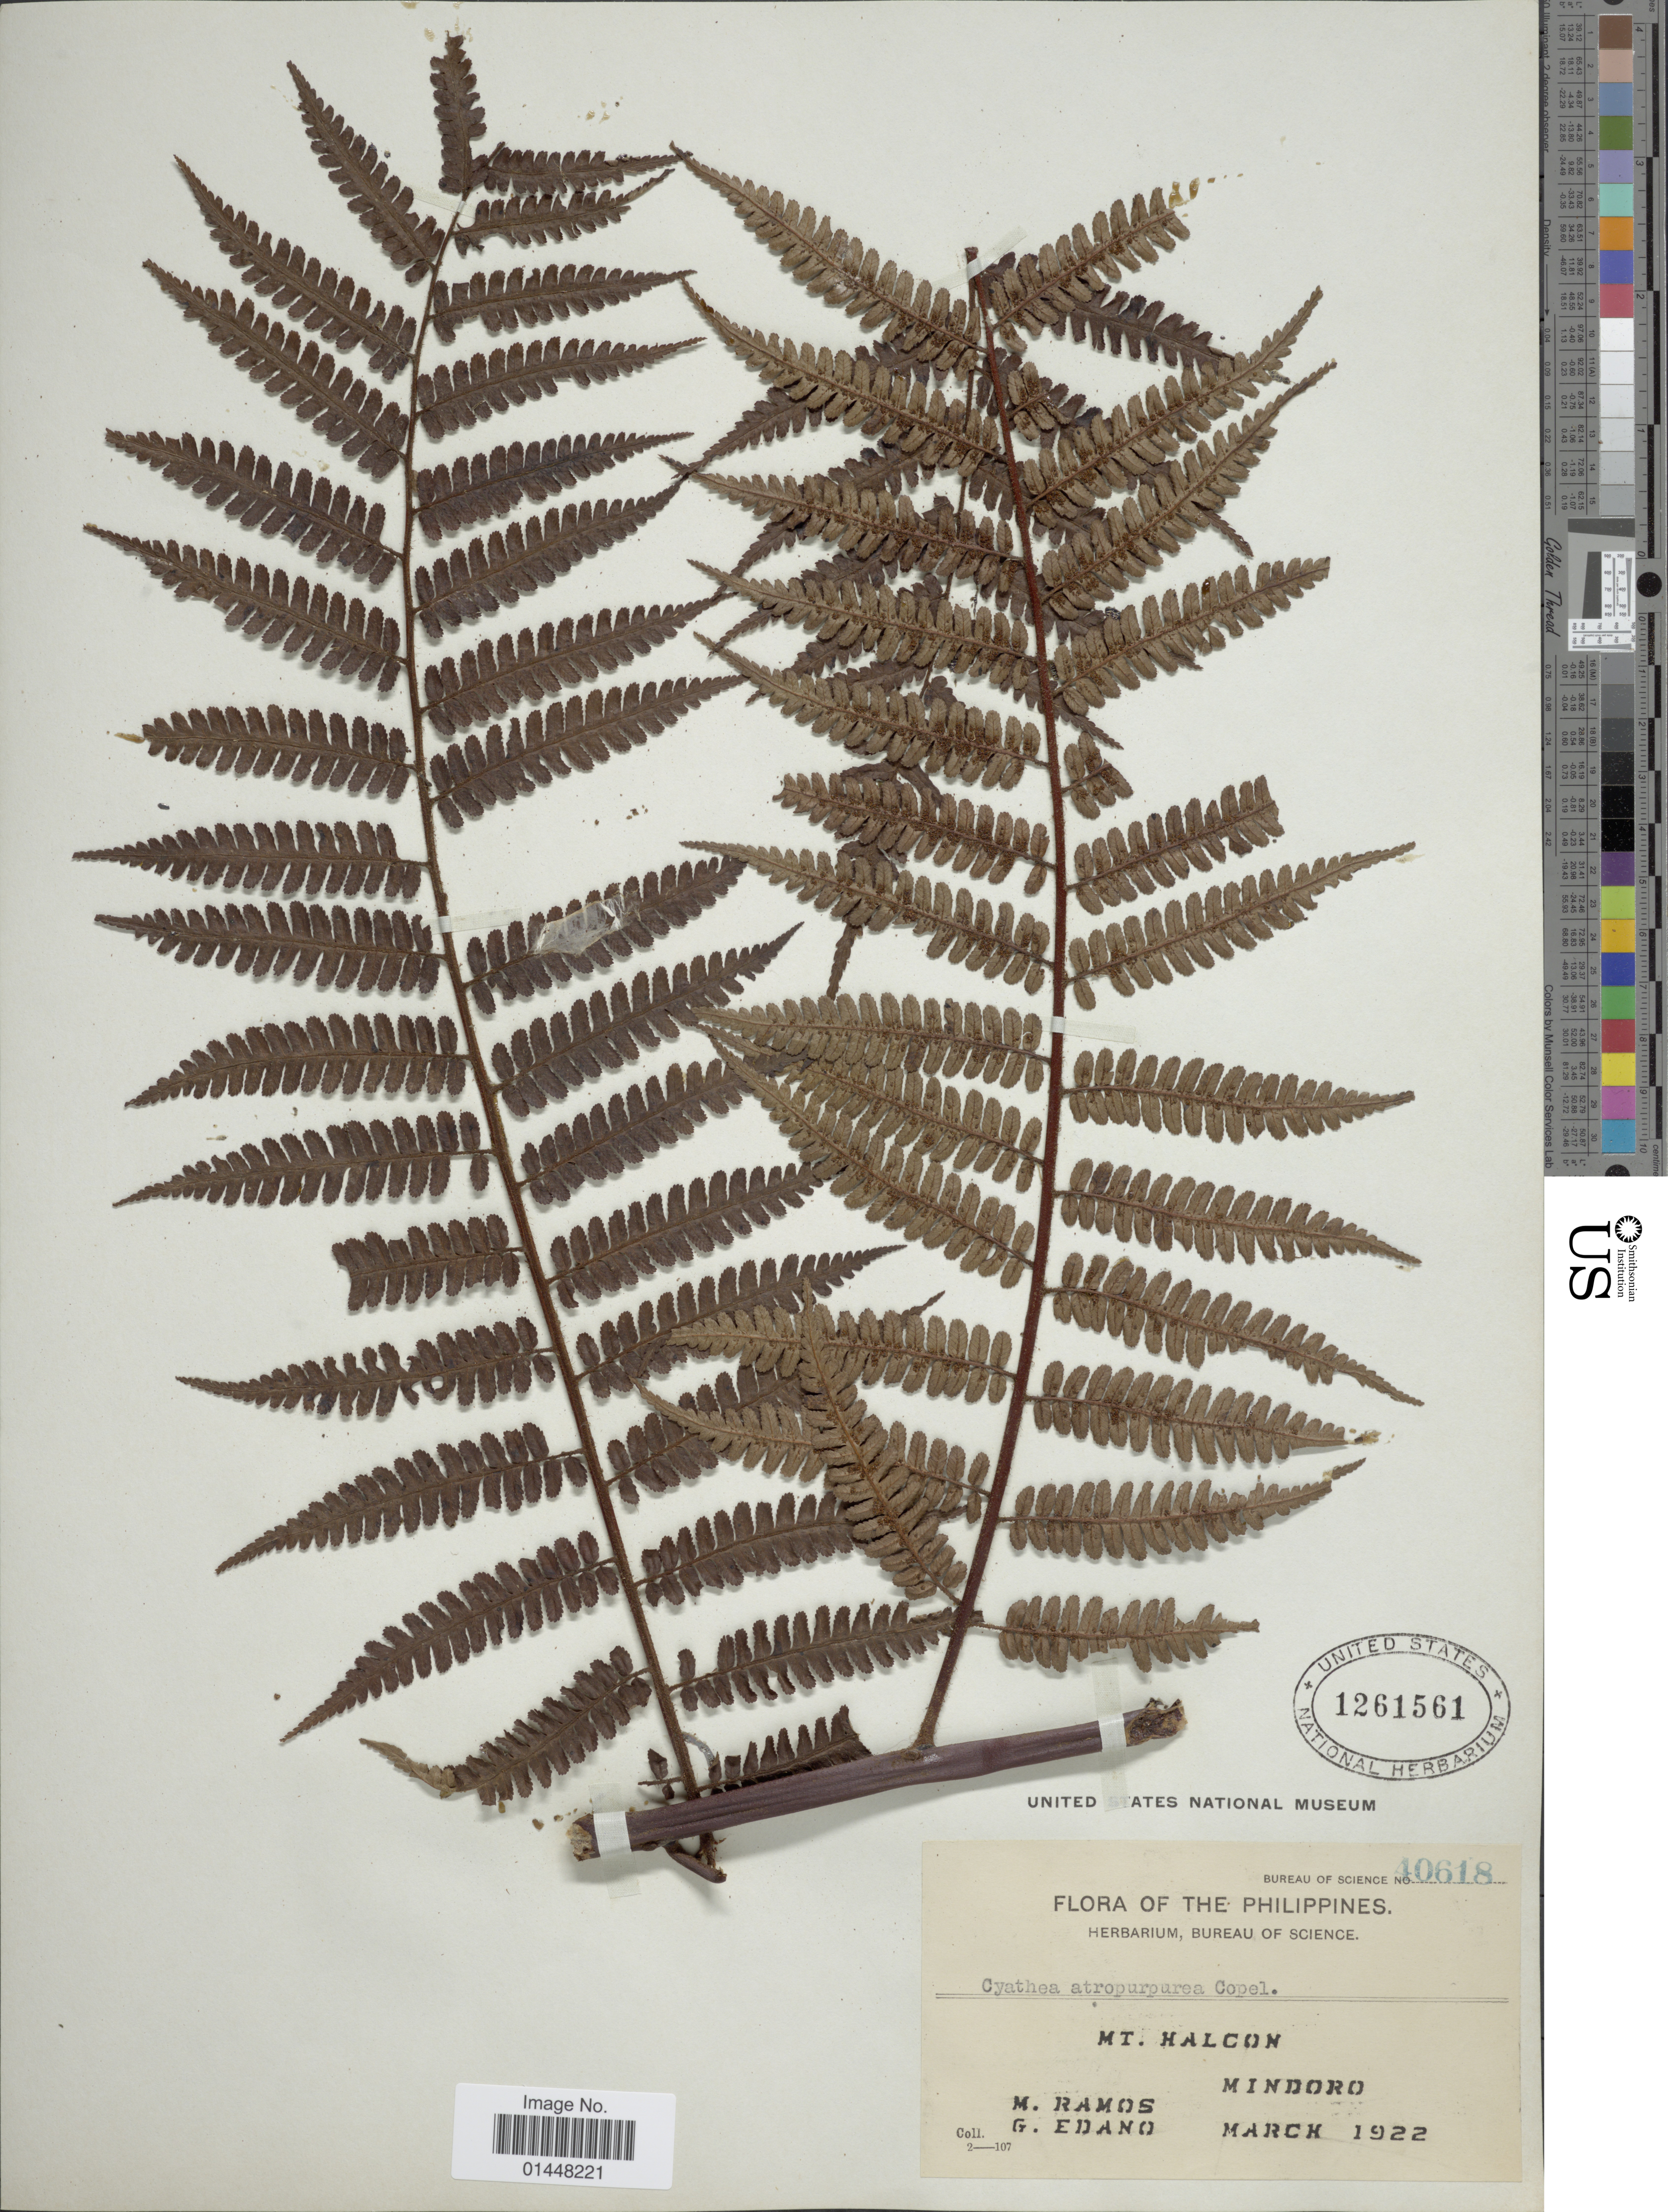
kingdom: Plantae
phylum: Tracheophyta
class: Polypodiopsida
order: Cyatheales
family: Cyatheaceae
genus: Gymnosphaera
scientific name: Gymnosphaera atropurpurea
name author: (Copel.) Copel.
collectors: M. Ramos & G. Edaño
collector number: Bureau of science 40618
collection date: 1922-03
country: Philippines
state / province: Mimaropa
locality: Mt. Halcon. Mindoro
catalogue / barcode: US 1261561